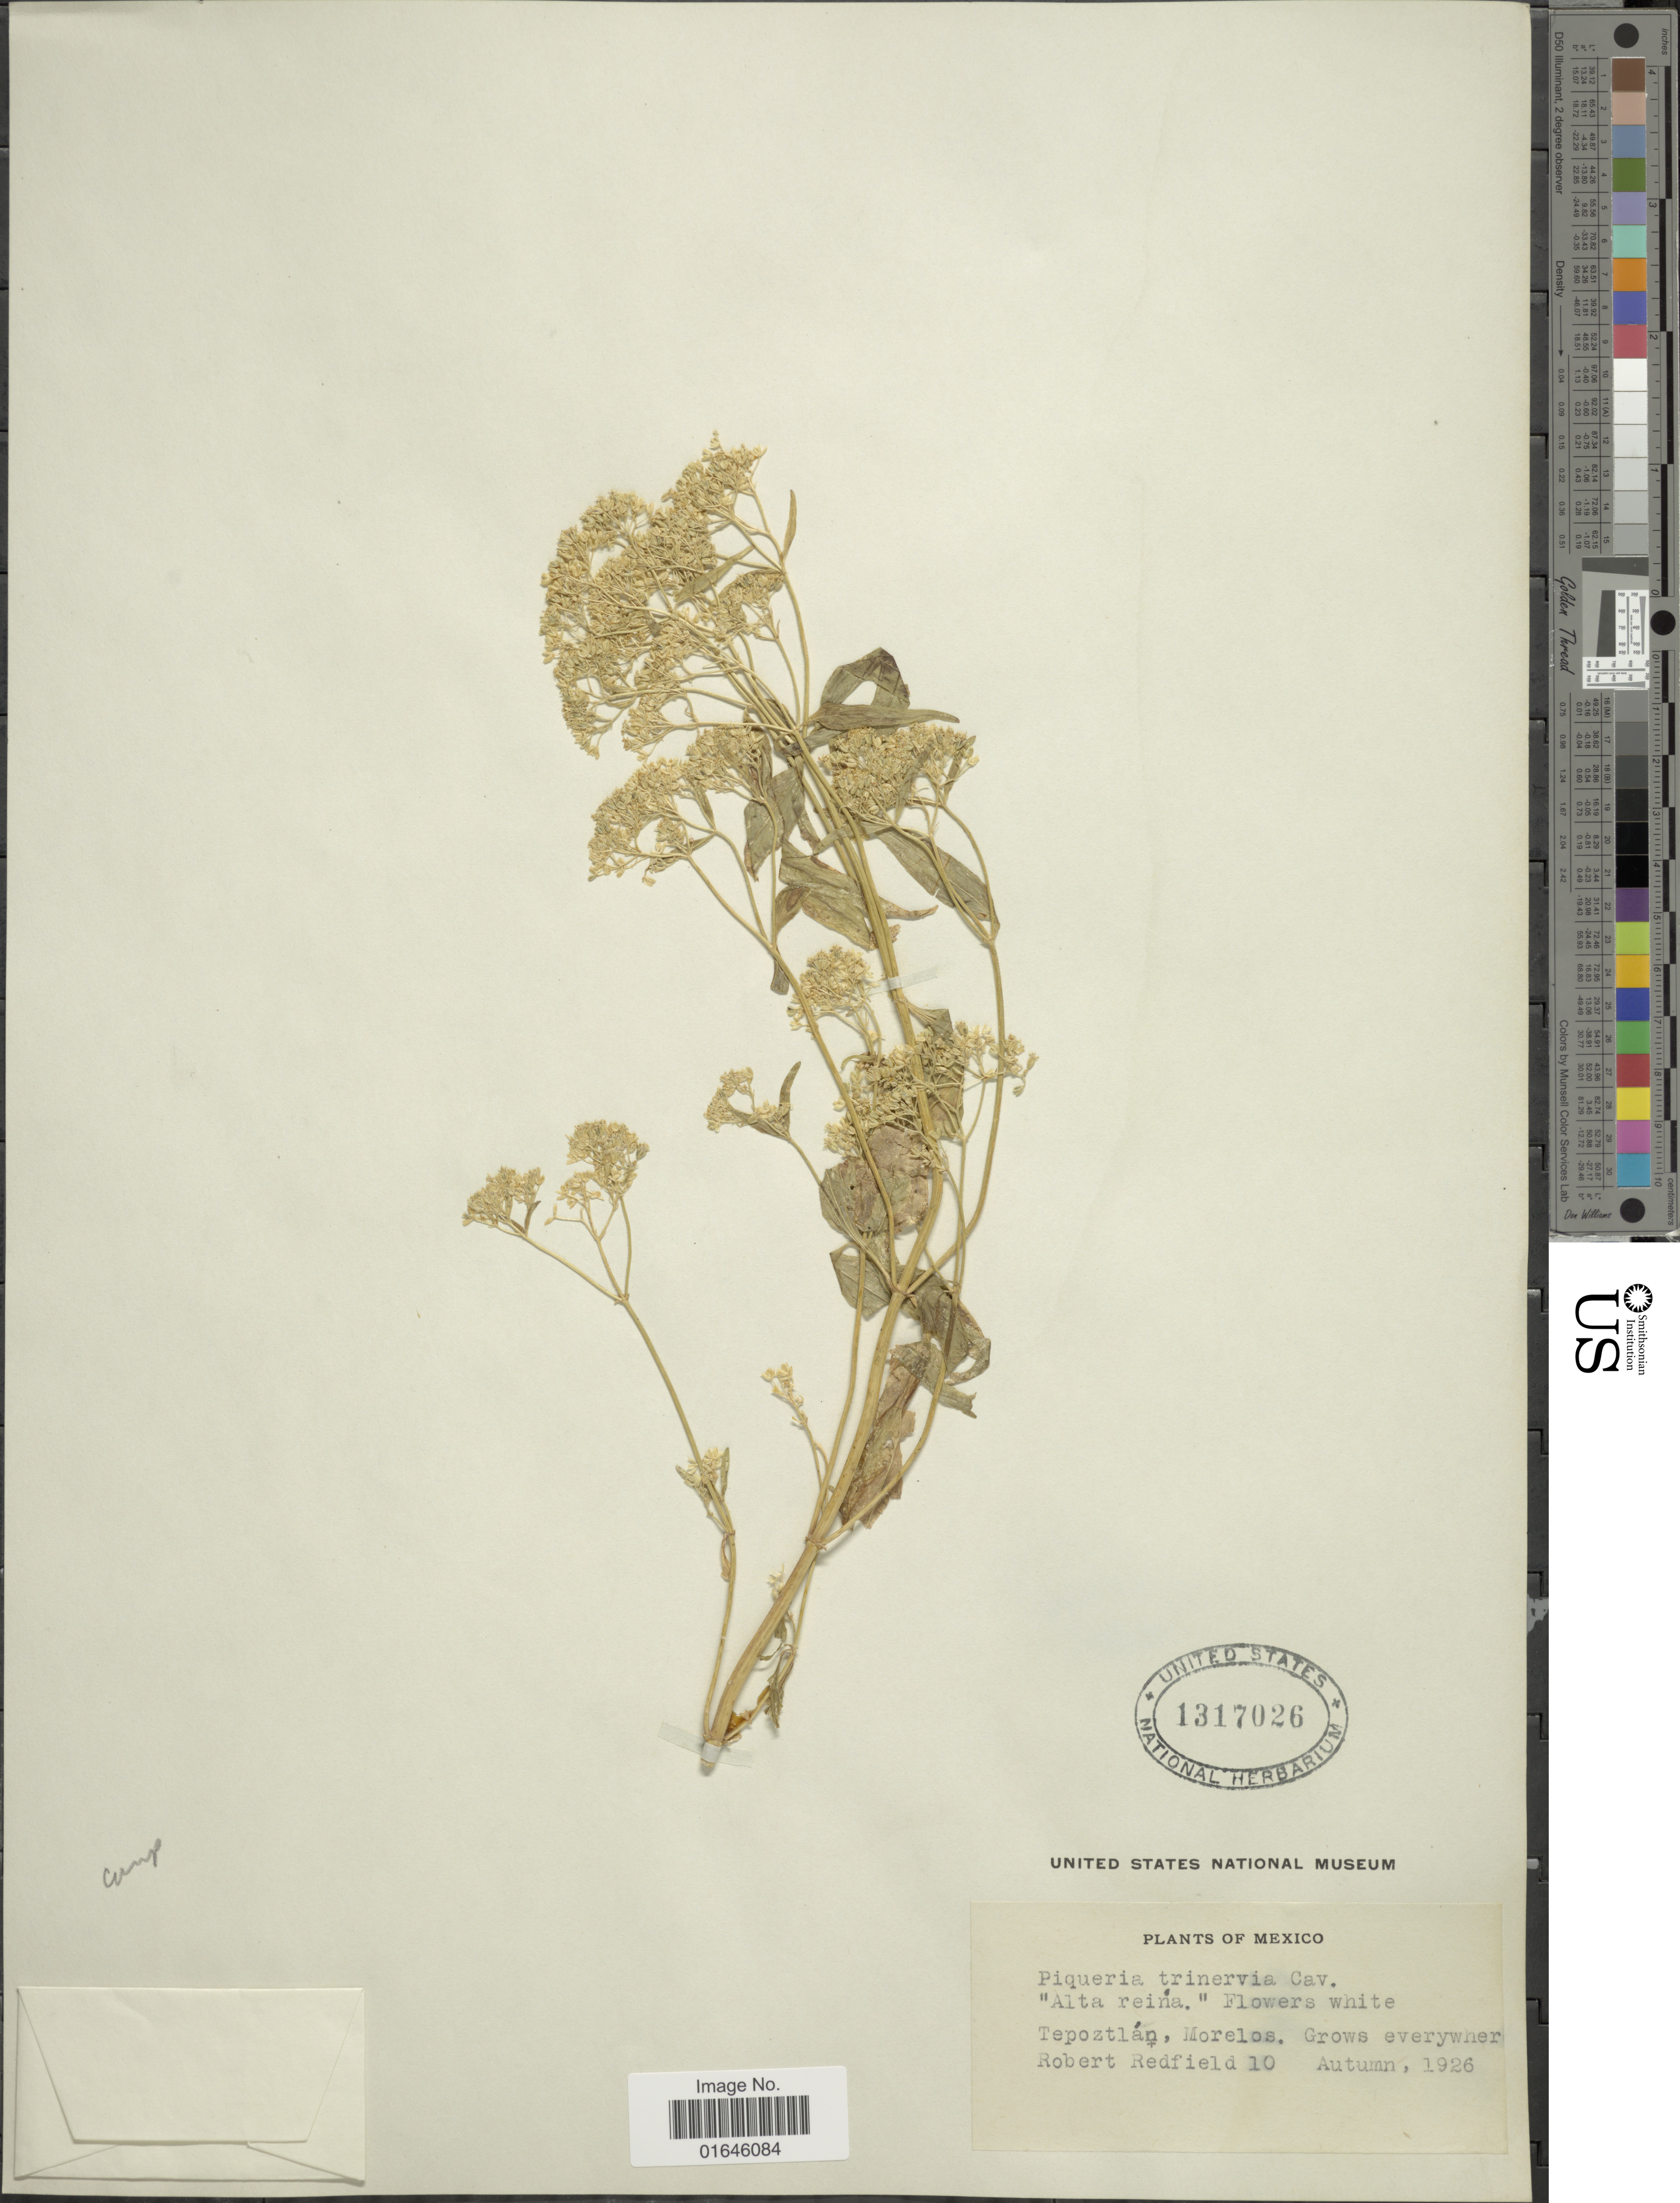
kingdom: Plantae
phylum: Tracheophyta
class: Magnoliopsida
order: Asterales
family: Asteraceae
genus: Piqueria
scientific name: Piqueria trinervia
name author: Cav.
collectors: R. Redfield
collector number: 10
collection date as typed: Autumn 1926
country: Mexico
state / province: Morelos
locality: Tepoztlan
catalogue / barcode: US 1317026